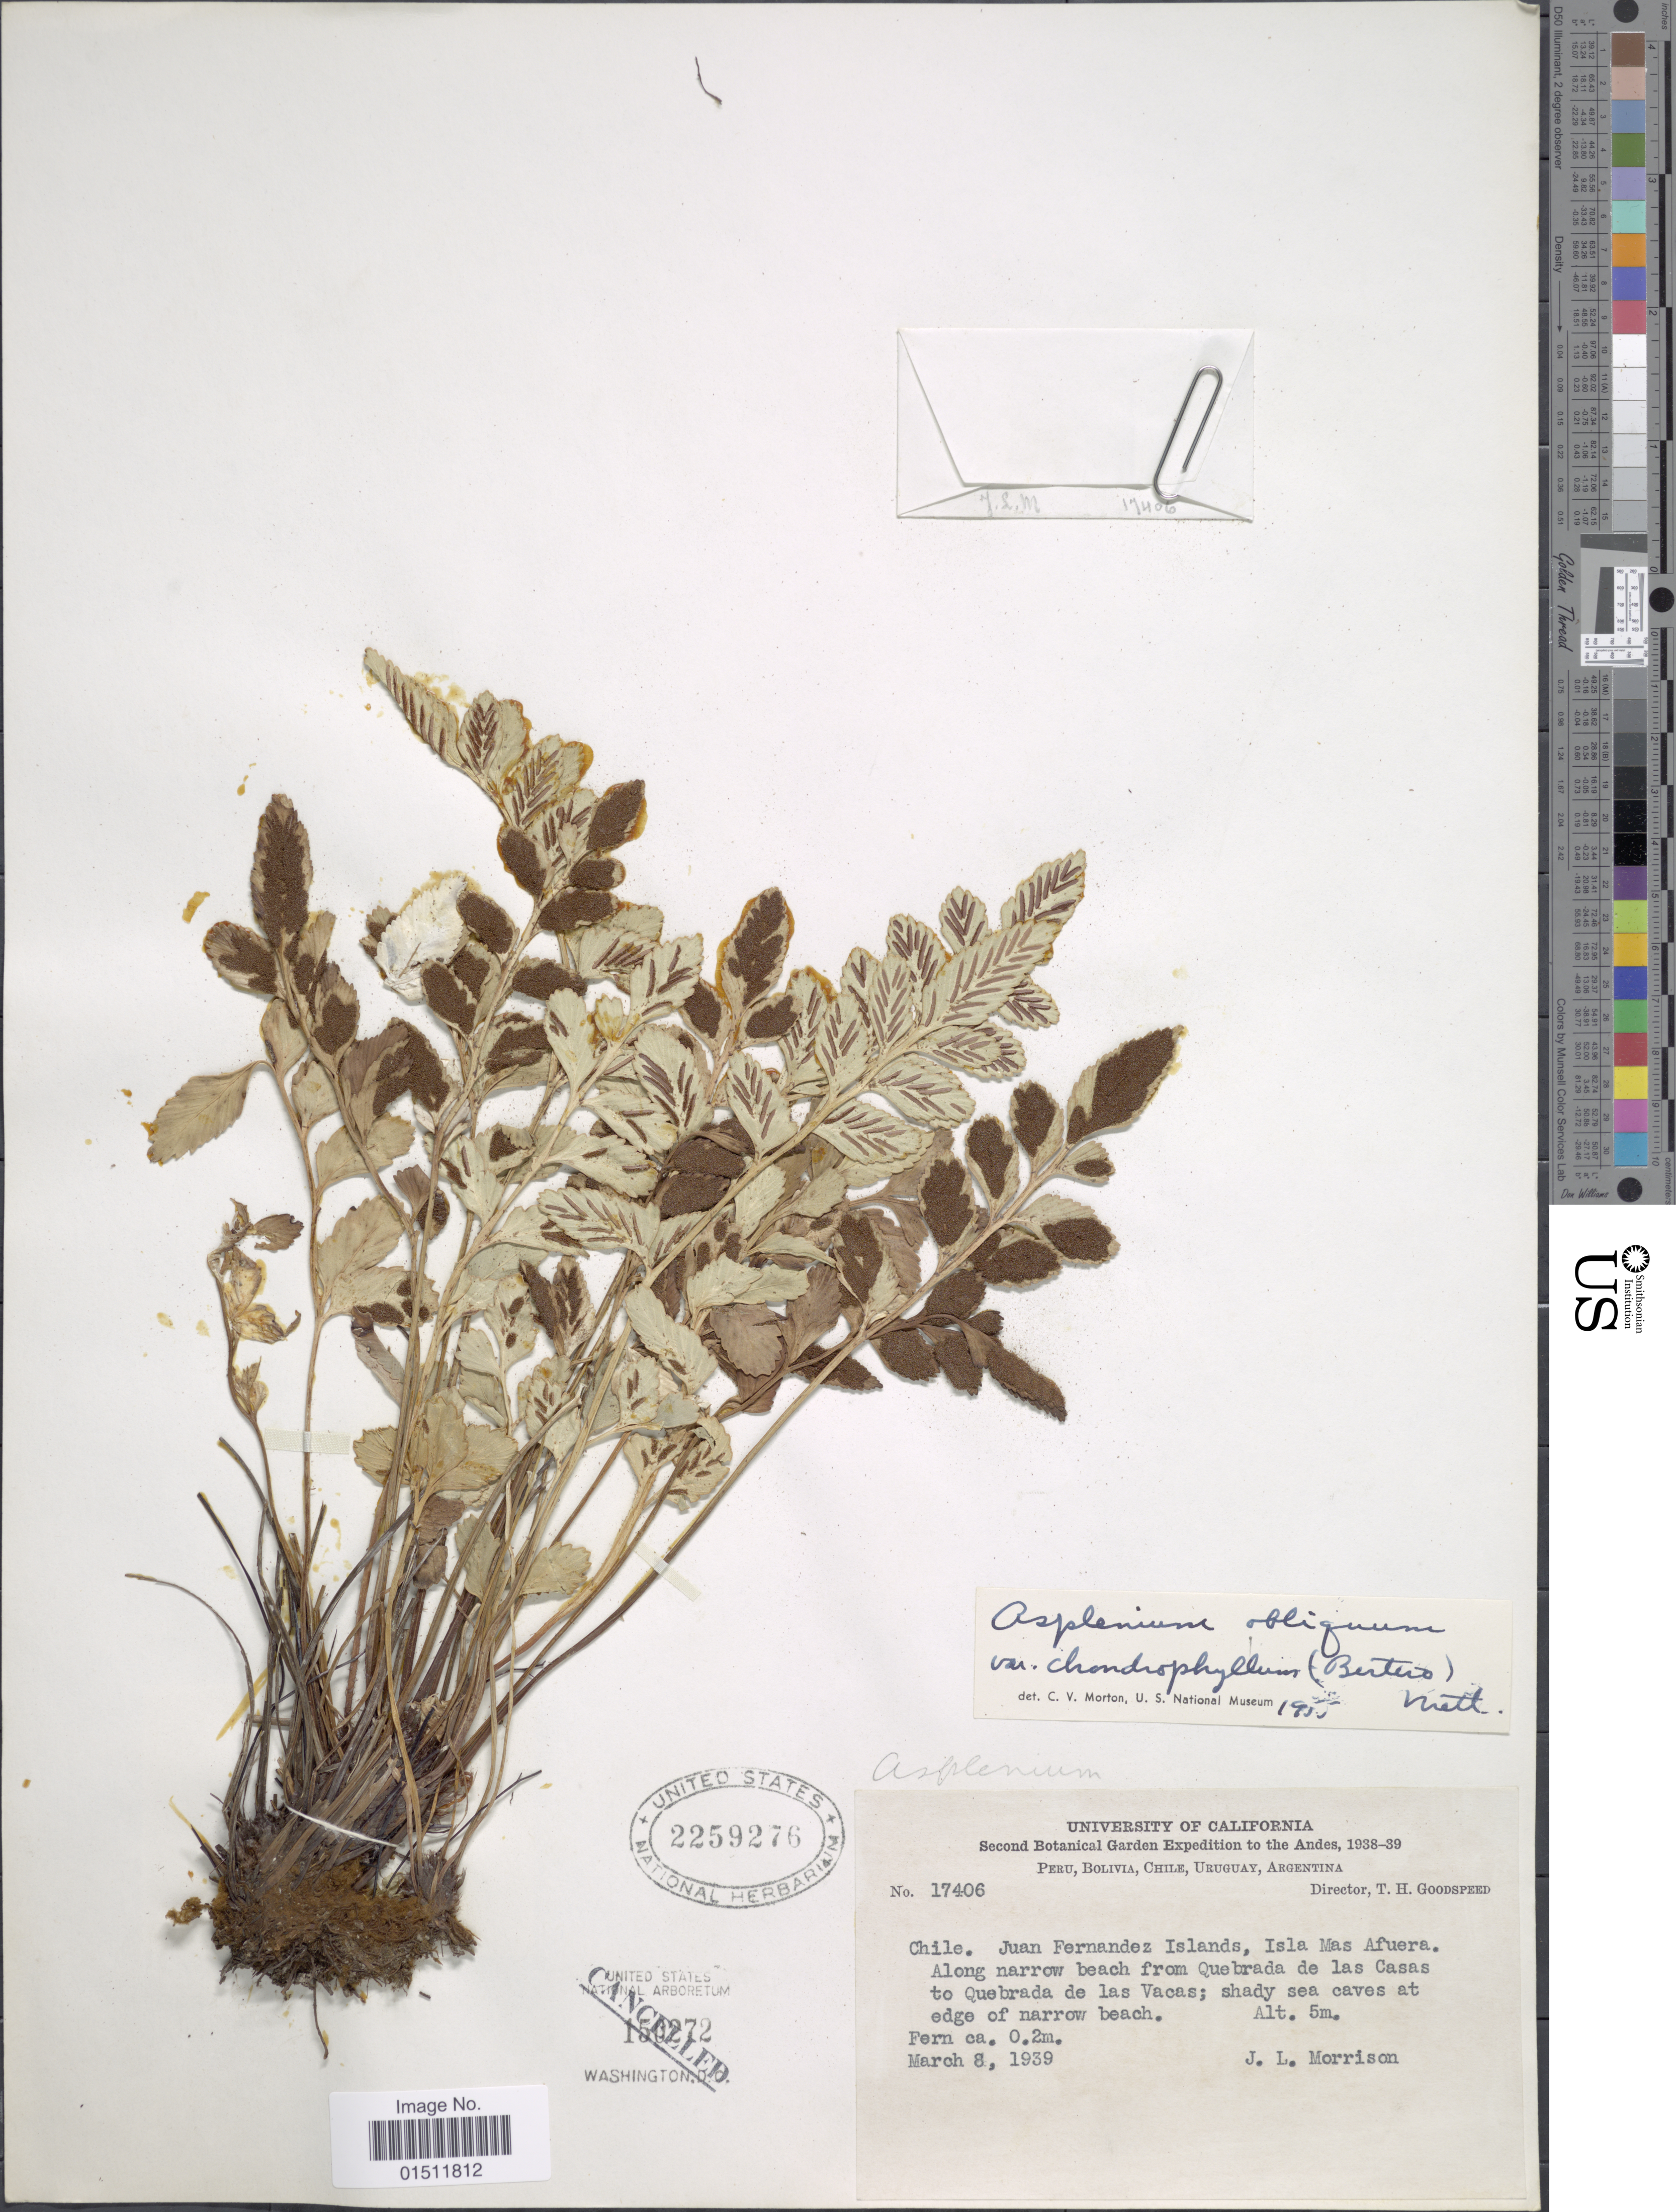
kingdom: Plantae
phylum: Tracheophyta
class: Polypodiopsida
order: Polypodiales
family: Aspleniaceae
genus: Asplenium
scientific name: Asplenium obliquum var. chondrophyllum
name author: (Bertero ex Colla) Mett.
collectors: J. L. Morrison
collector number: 17406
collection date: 1939-03-08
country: Chile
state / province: Valparaíso (V)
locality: Juan Fernandez Islands, Isla Mas Afuera, along narrow beach from Quebrada de las Casas to Quebrada de las Vacas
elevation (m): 5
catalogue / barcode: US 2259276